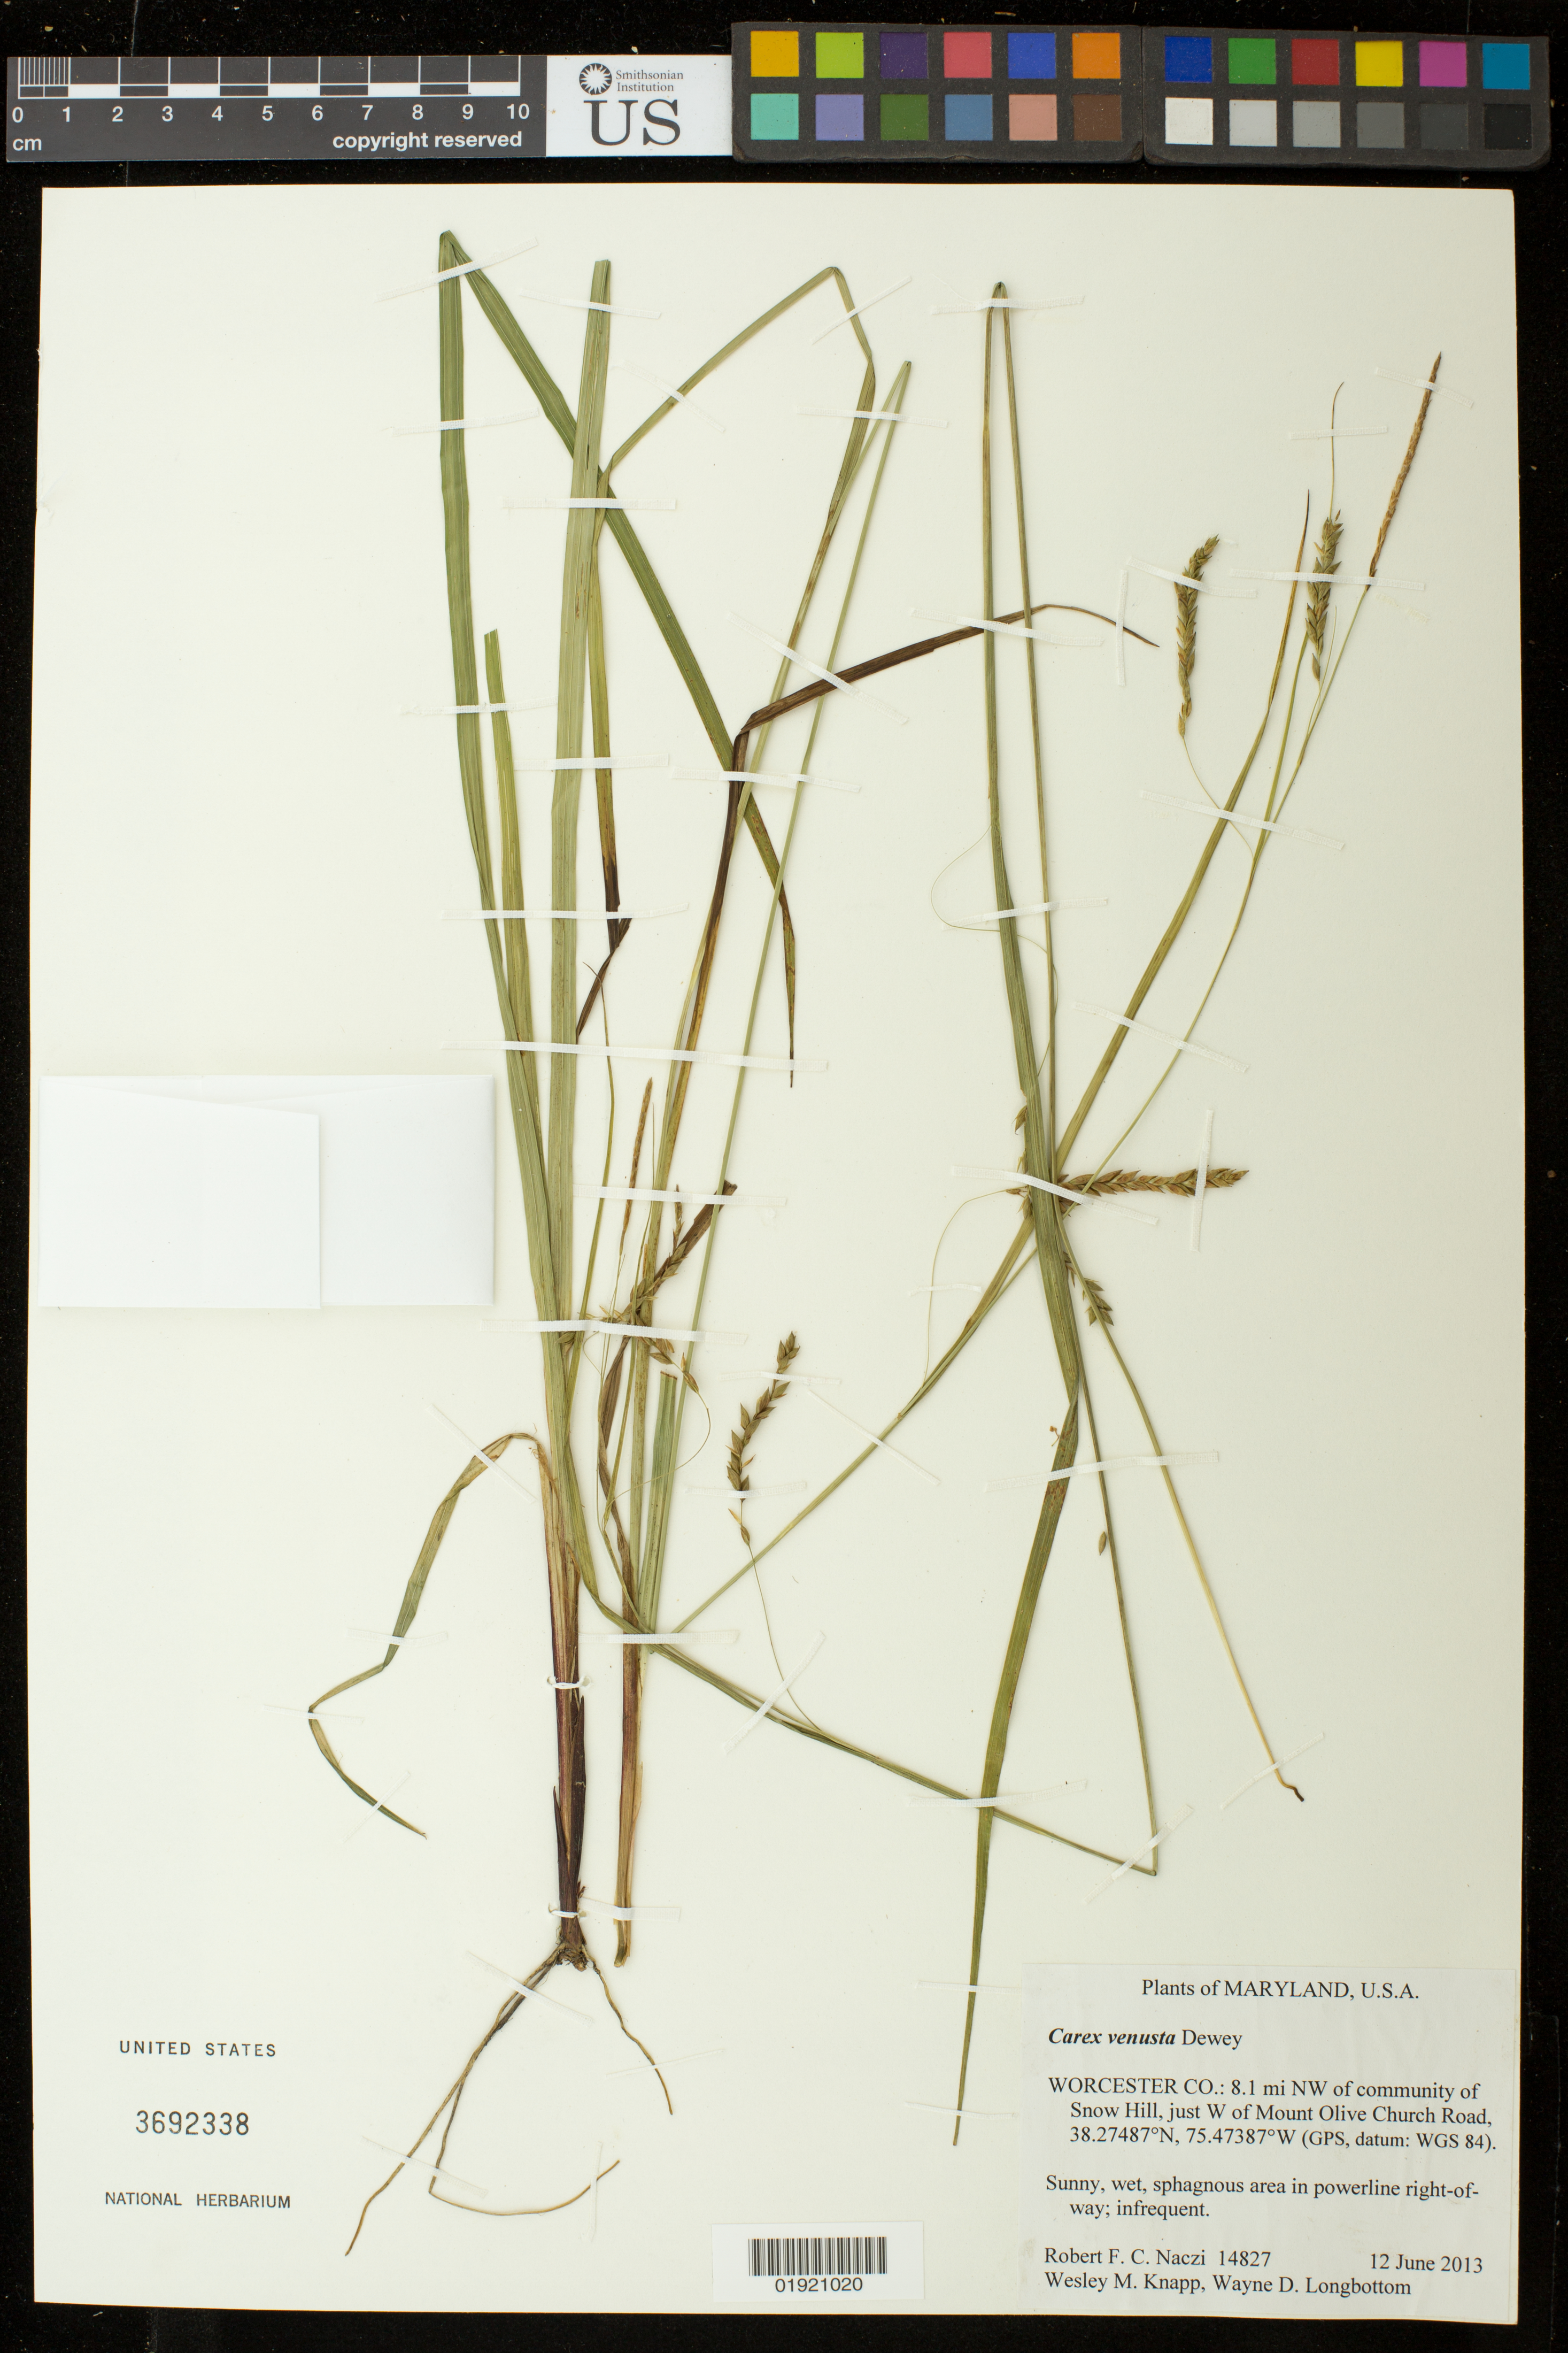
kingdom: Plantae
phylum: Tracheophyta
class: Liliopsida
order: Poales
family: Cyperaceae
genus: Carex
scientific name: Carex venusta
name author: Dewey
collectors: R. F. C. Naczi, W. Knapp & W. D. Longbottom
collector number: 14827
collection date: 2013-06-12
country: United States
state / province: Maryland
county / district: Worcester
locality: Worchester Co.: 8.1 mi NW of community of Snow Hill, just W of Mount Olive Church Road.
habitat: Sunny, wet, sphagnous area in powerline right-of-way; infrequent.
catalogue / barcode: US 3692338